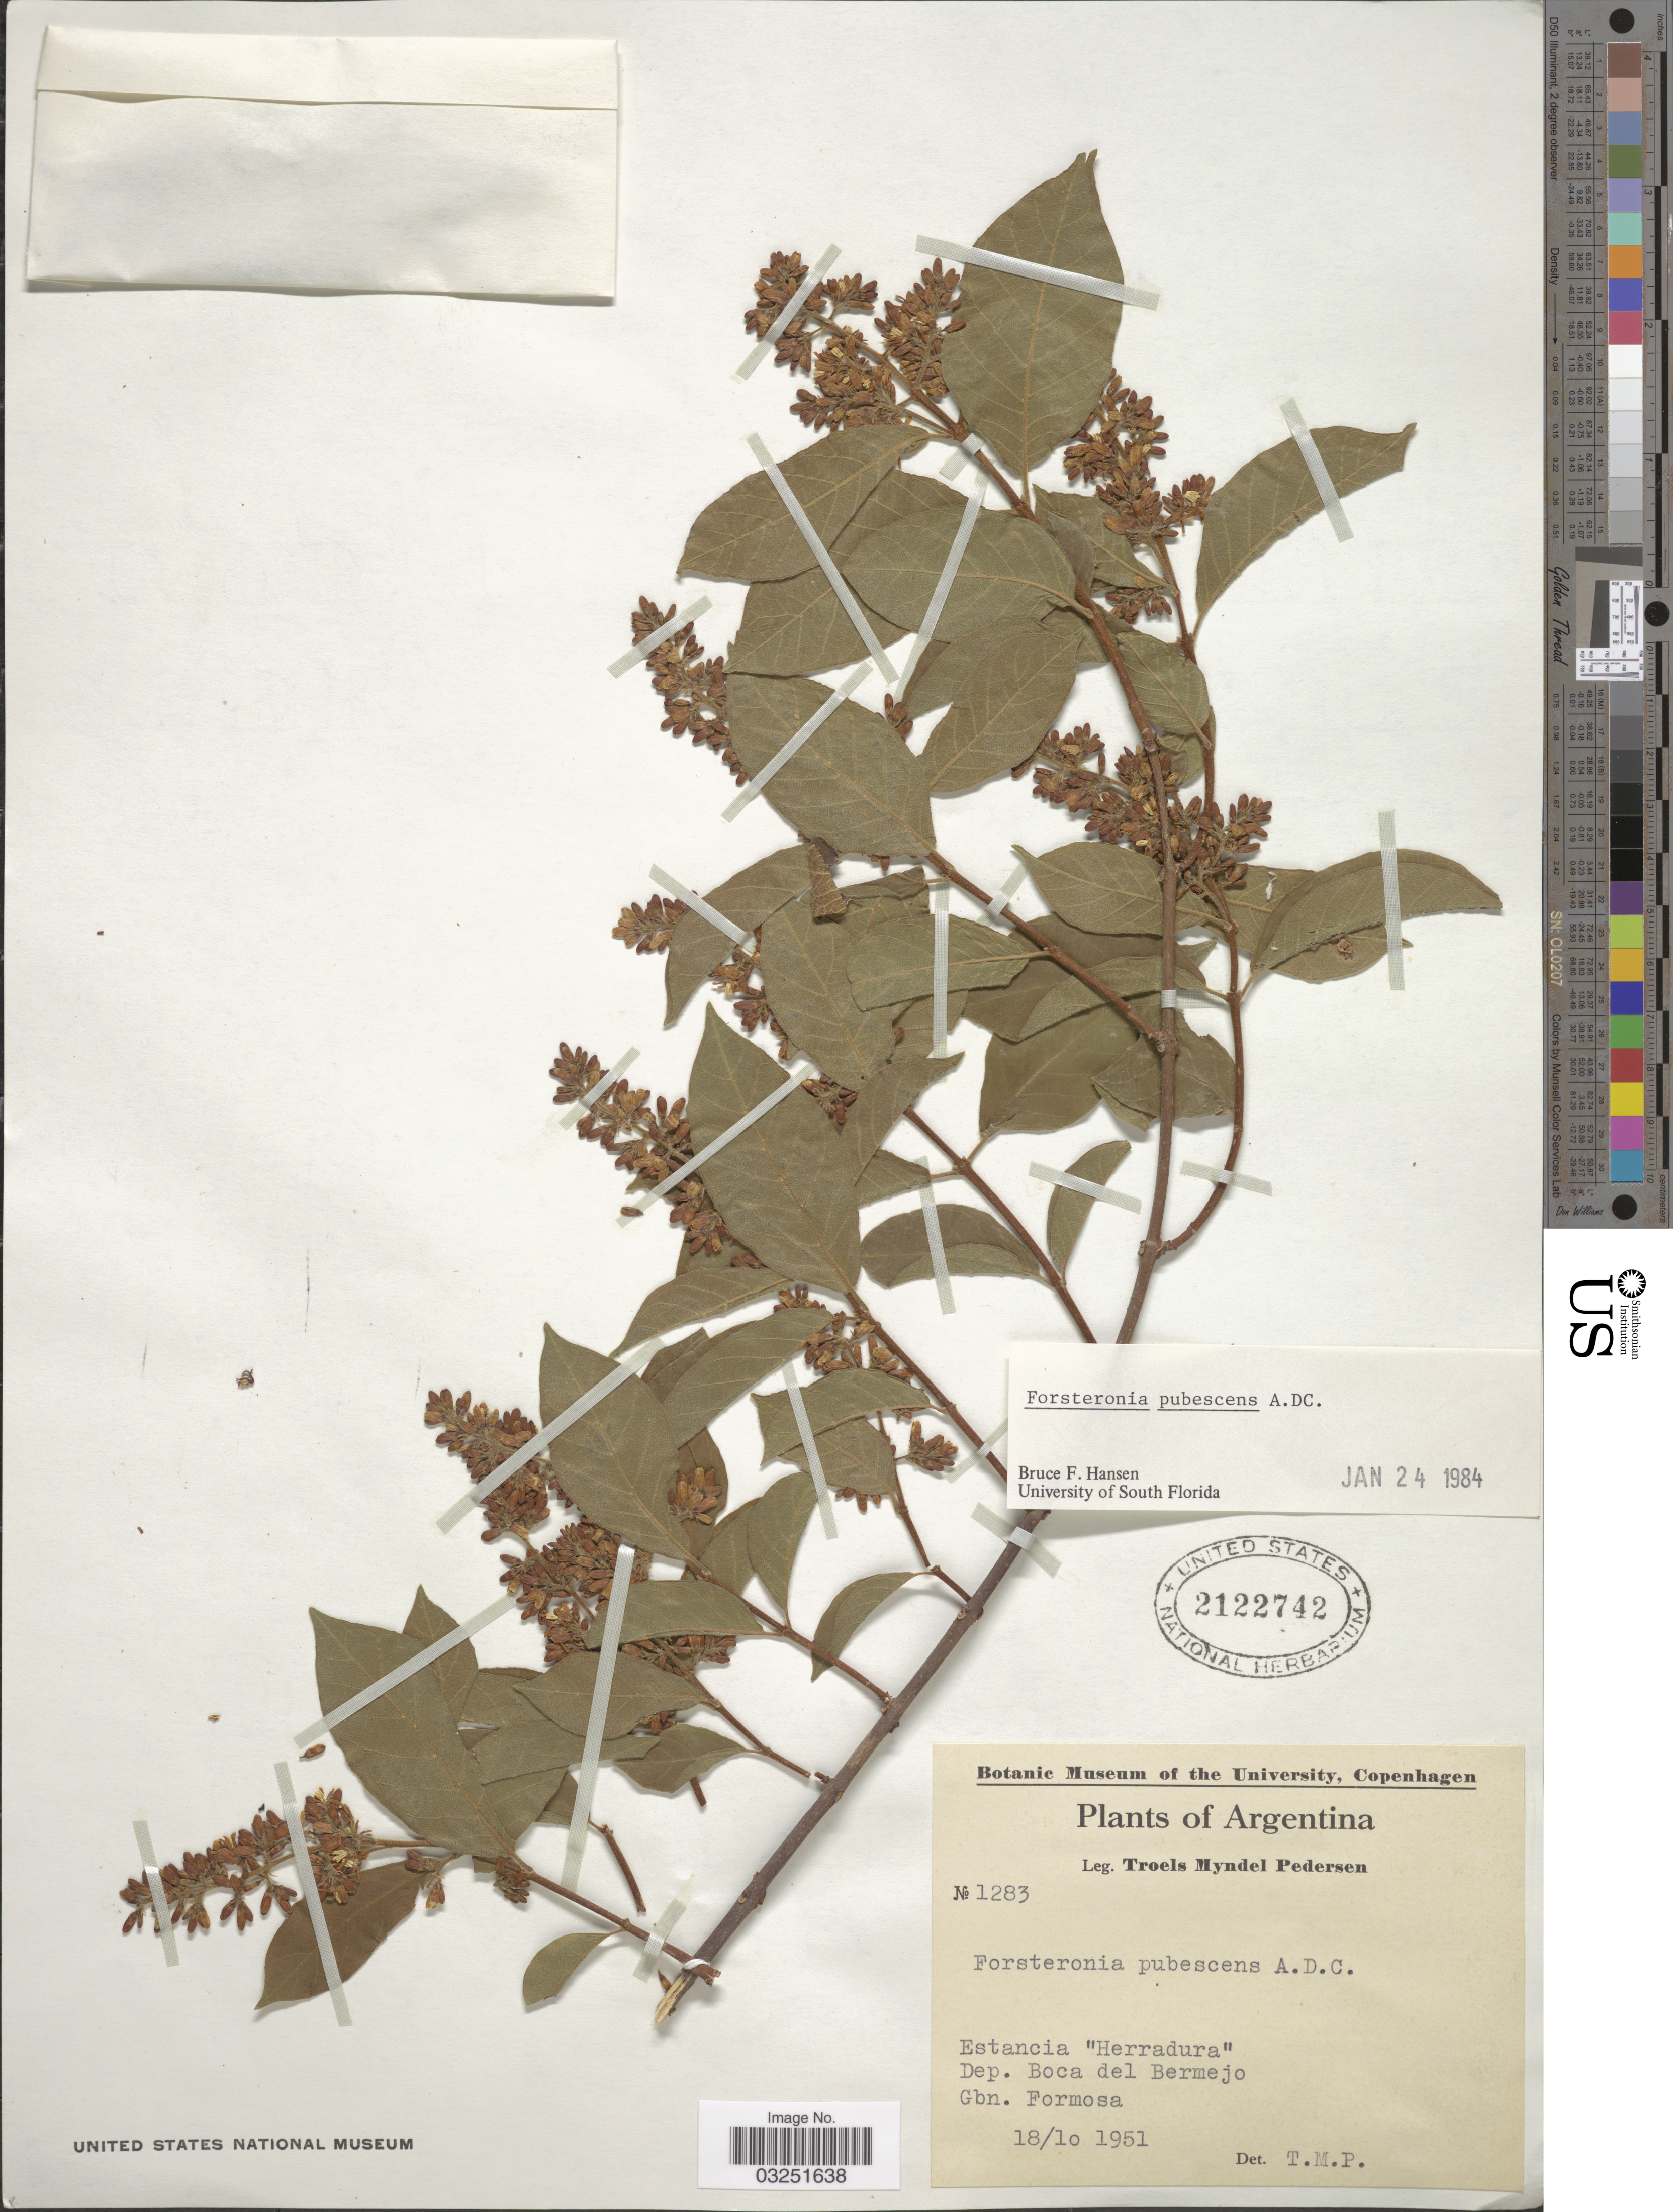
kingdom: Plantae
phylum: Tracheophyta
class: Magnoliopsida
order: Gentianales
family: Apocynaceae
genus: Forsteronia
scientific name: Forsteronia pubescens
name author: A. DC.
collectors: T. Pederson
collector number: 1283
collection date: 1951-10-18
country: Argentina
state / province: Formosa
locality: Estancia "Herradura", Dep. Boca del Bermejo, Gbn. Formosa.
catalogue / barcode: US 2122742